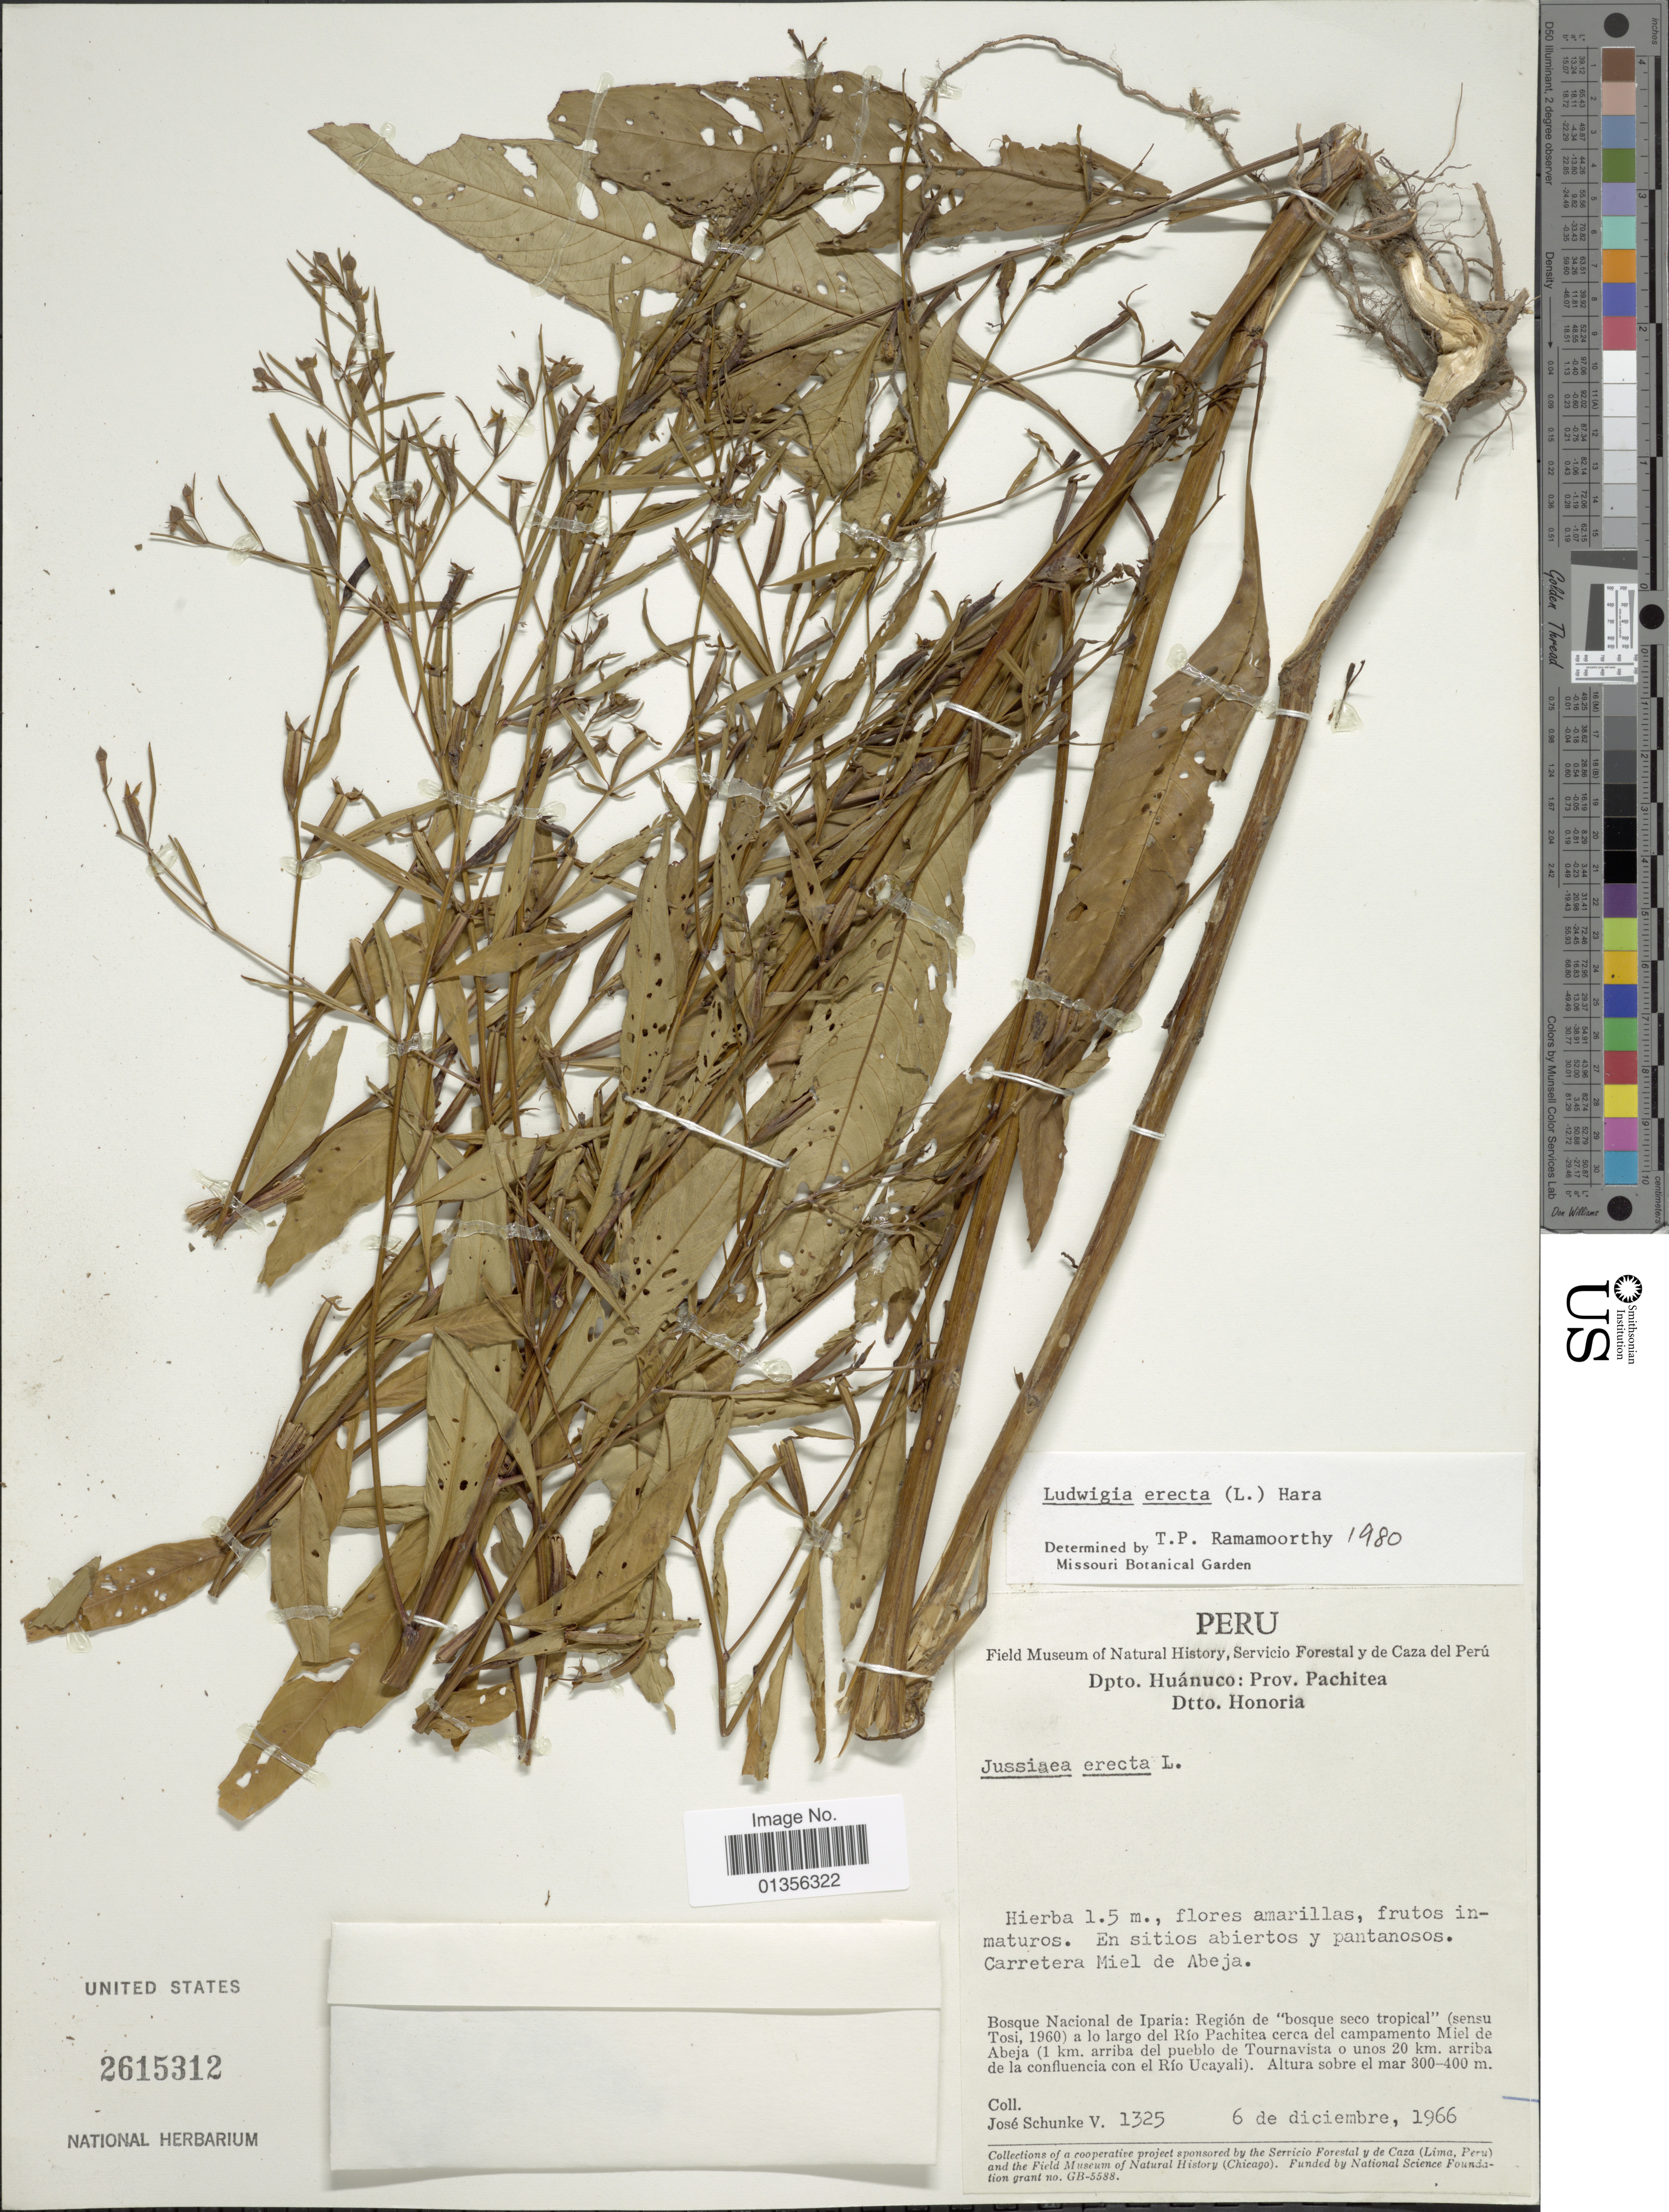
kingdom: Plantae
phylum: Tracheophyta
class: Magnoliopsida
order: Myrtales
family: Onagraceae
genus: Ludwigia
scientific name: Ludwigia erecta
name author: (L.) H. Hara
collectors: J. Schunke Vigo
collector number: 1325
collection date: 1966-12-06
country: Peru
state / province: Huánuco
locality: Prov. Pachitea. Dtto. Honoria. Carretera Miel de Abeja. Bosque Nacional de Iparia: Región de "bosque seco tropical" (sensu Tosi, 1960) a lo largo del Río Pachitea cerca del campamento Miel de Abeja (1 km. arriba del pueblo de Tournavista o unos 20 km. arriba de la confluencia con el Río Ucayali).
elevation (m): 300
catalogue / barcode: US 2615312